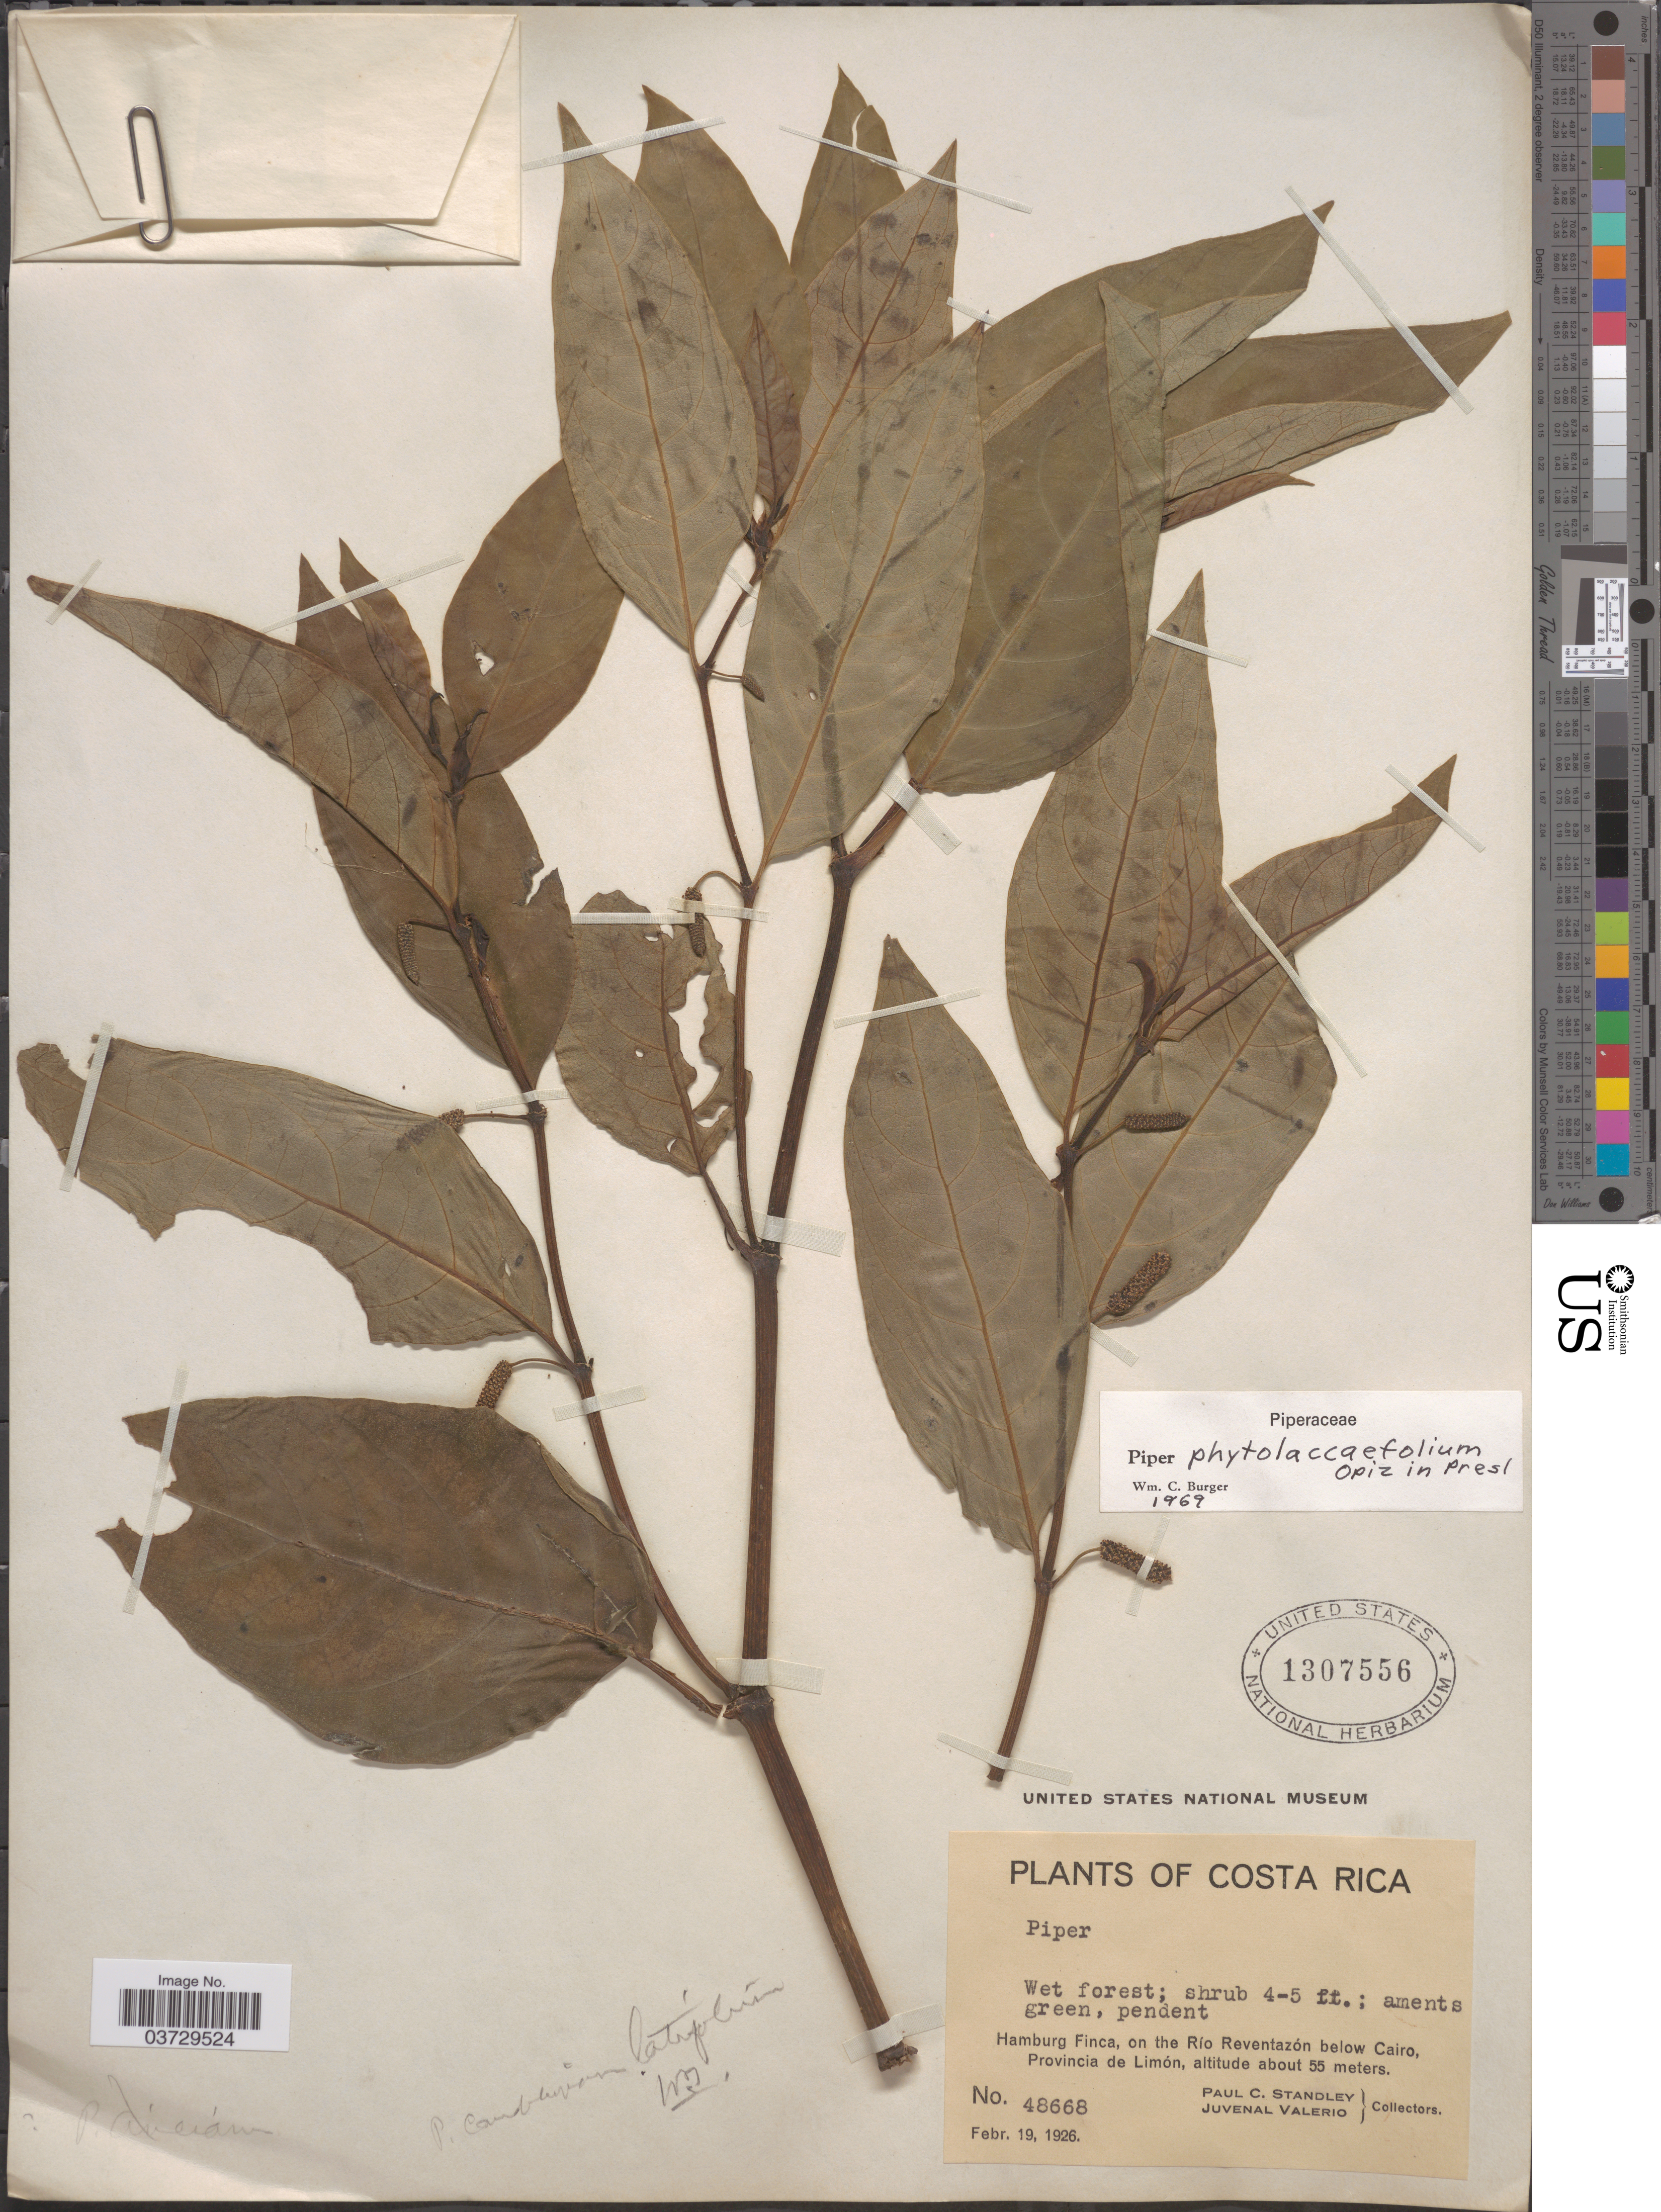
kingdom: Plantae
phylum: Tracheophyta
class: Magnoliopsida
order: Piperales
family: Piperaceae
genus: Piper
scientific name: Piper phytolaccifolium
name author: Opiz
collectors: P. C. Standley & J. Valerio R.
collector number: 48668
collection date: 1926-02-19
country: Costa Rica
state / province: Limón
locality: Hamburg Finca, on the Río Reventazón, below Cairo.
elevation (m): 55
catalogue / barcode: US 1307556